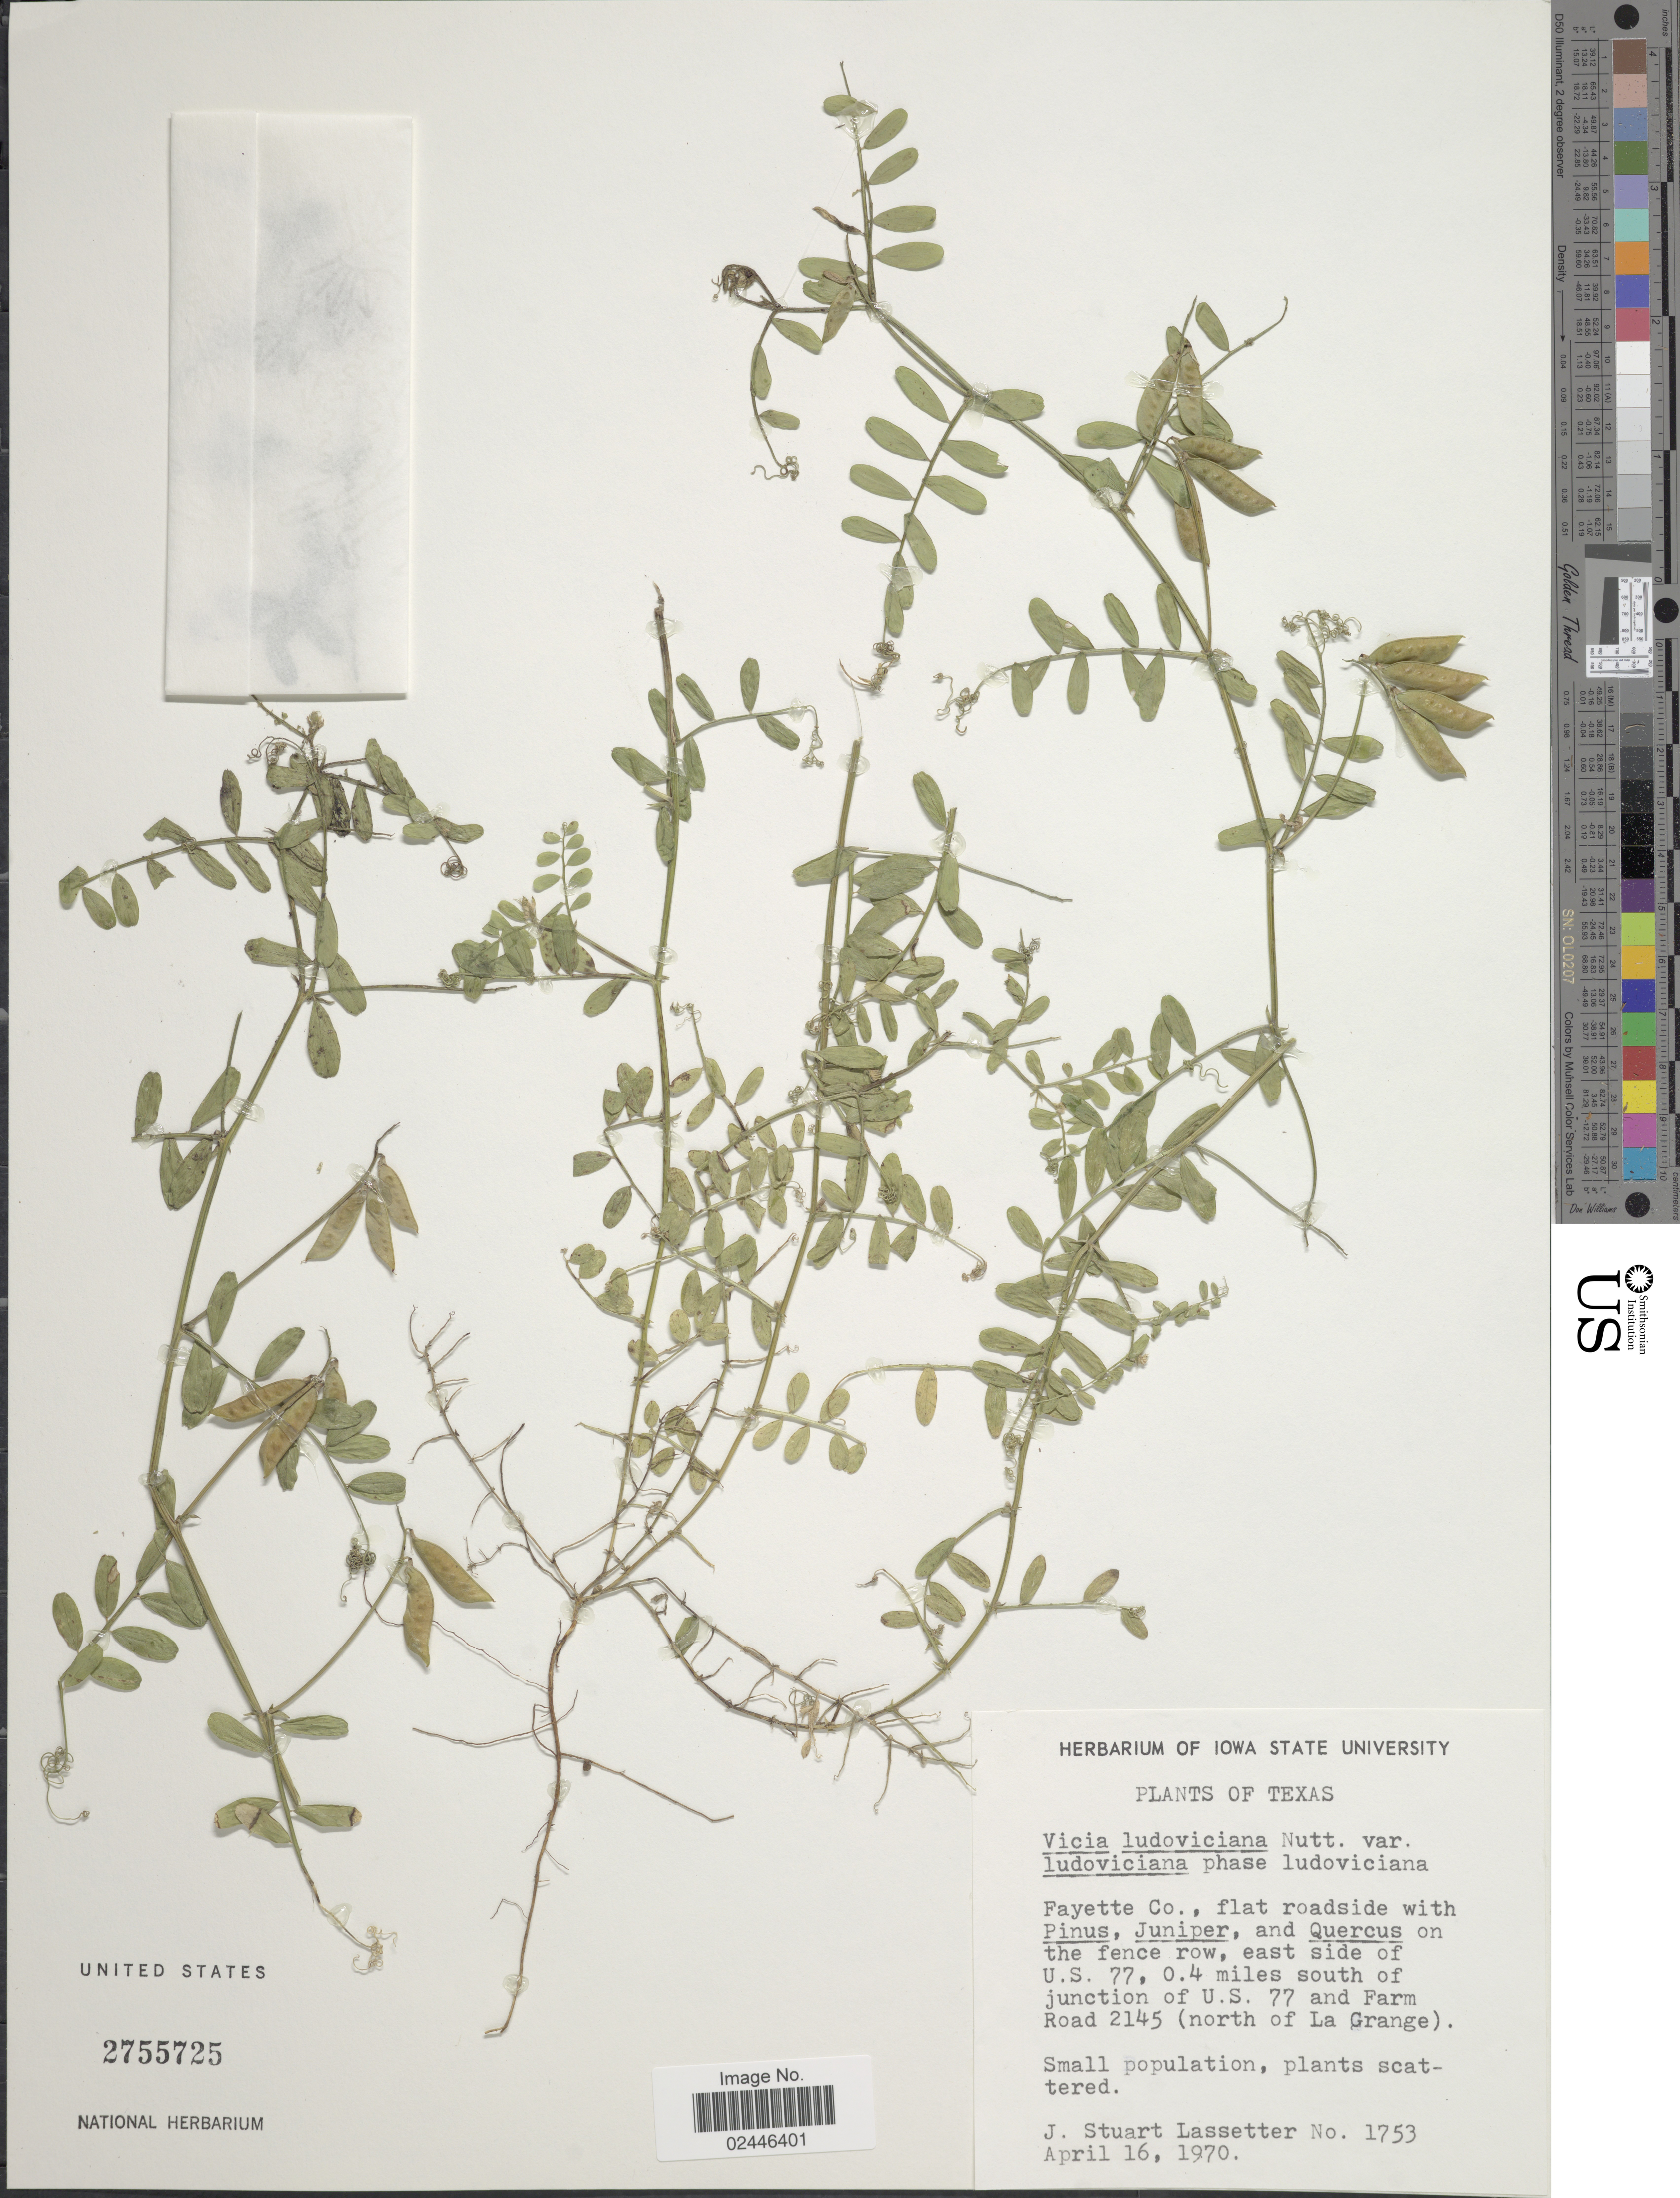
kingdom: Plantae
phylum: Tracheophyta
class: Magnoliopsida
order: Fabales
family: Fabaceae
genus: Vicia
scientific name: Vicia ludoviciana var. ludoviciana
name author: Nutt. ex Torr. & A. Gray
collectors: J. Lassetter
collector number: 1753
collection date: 1970-04-16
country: United States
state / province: Texas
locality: Fayette Co., flat roadside, east side of U.S. 77, 0.4 miles south of junction of U.S. and Farm Road 2145 (north of La Grange)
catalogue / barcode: US 2755725